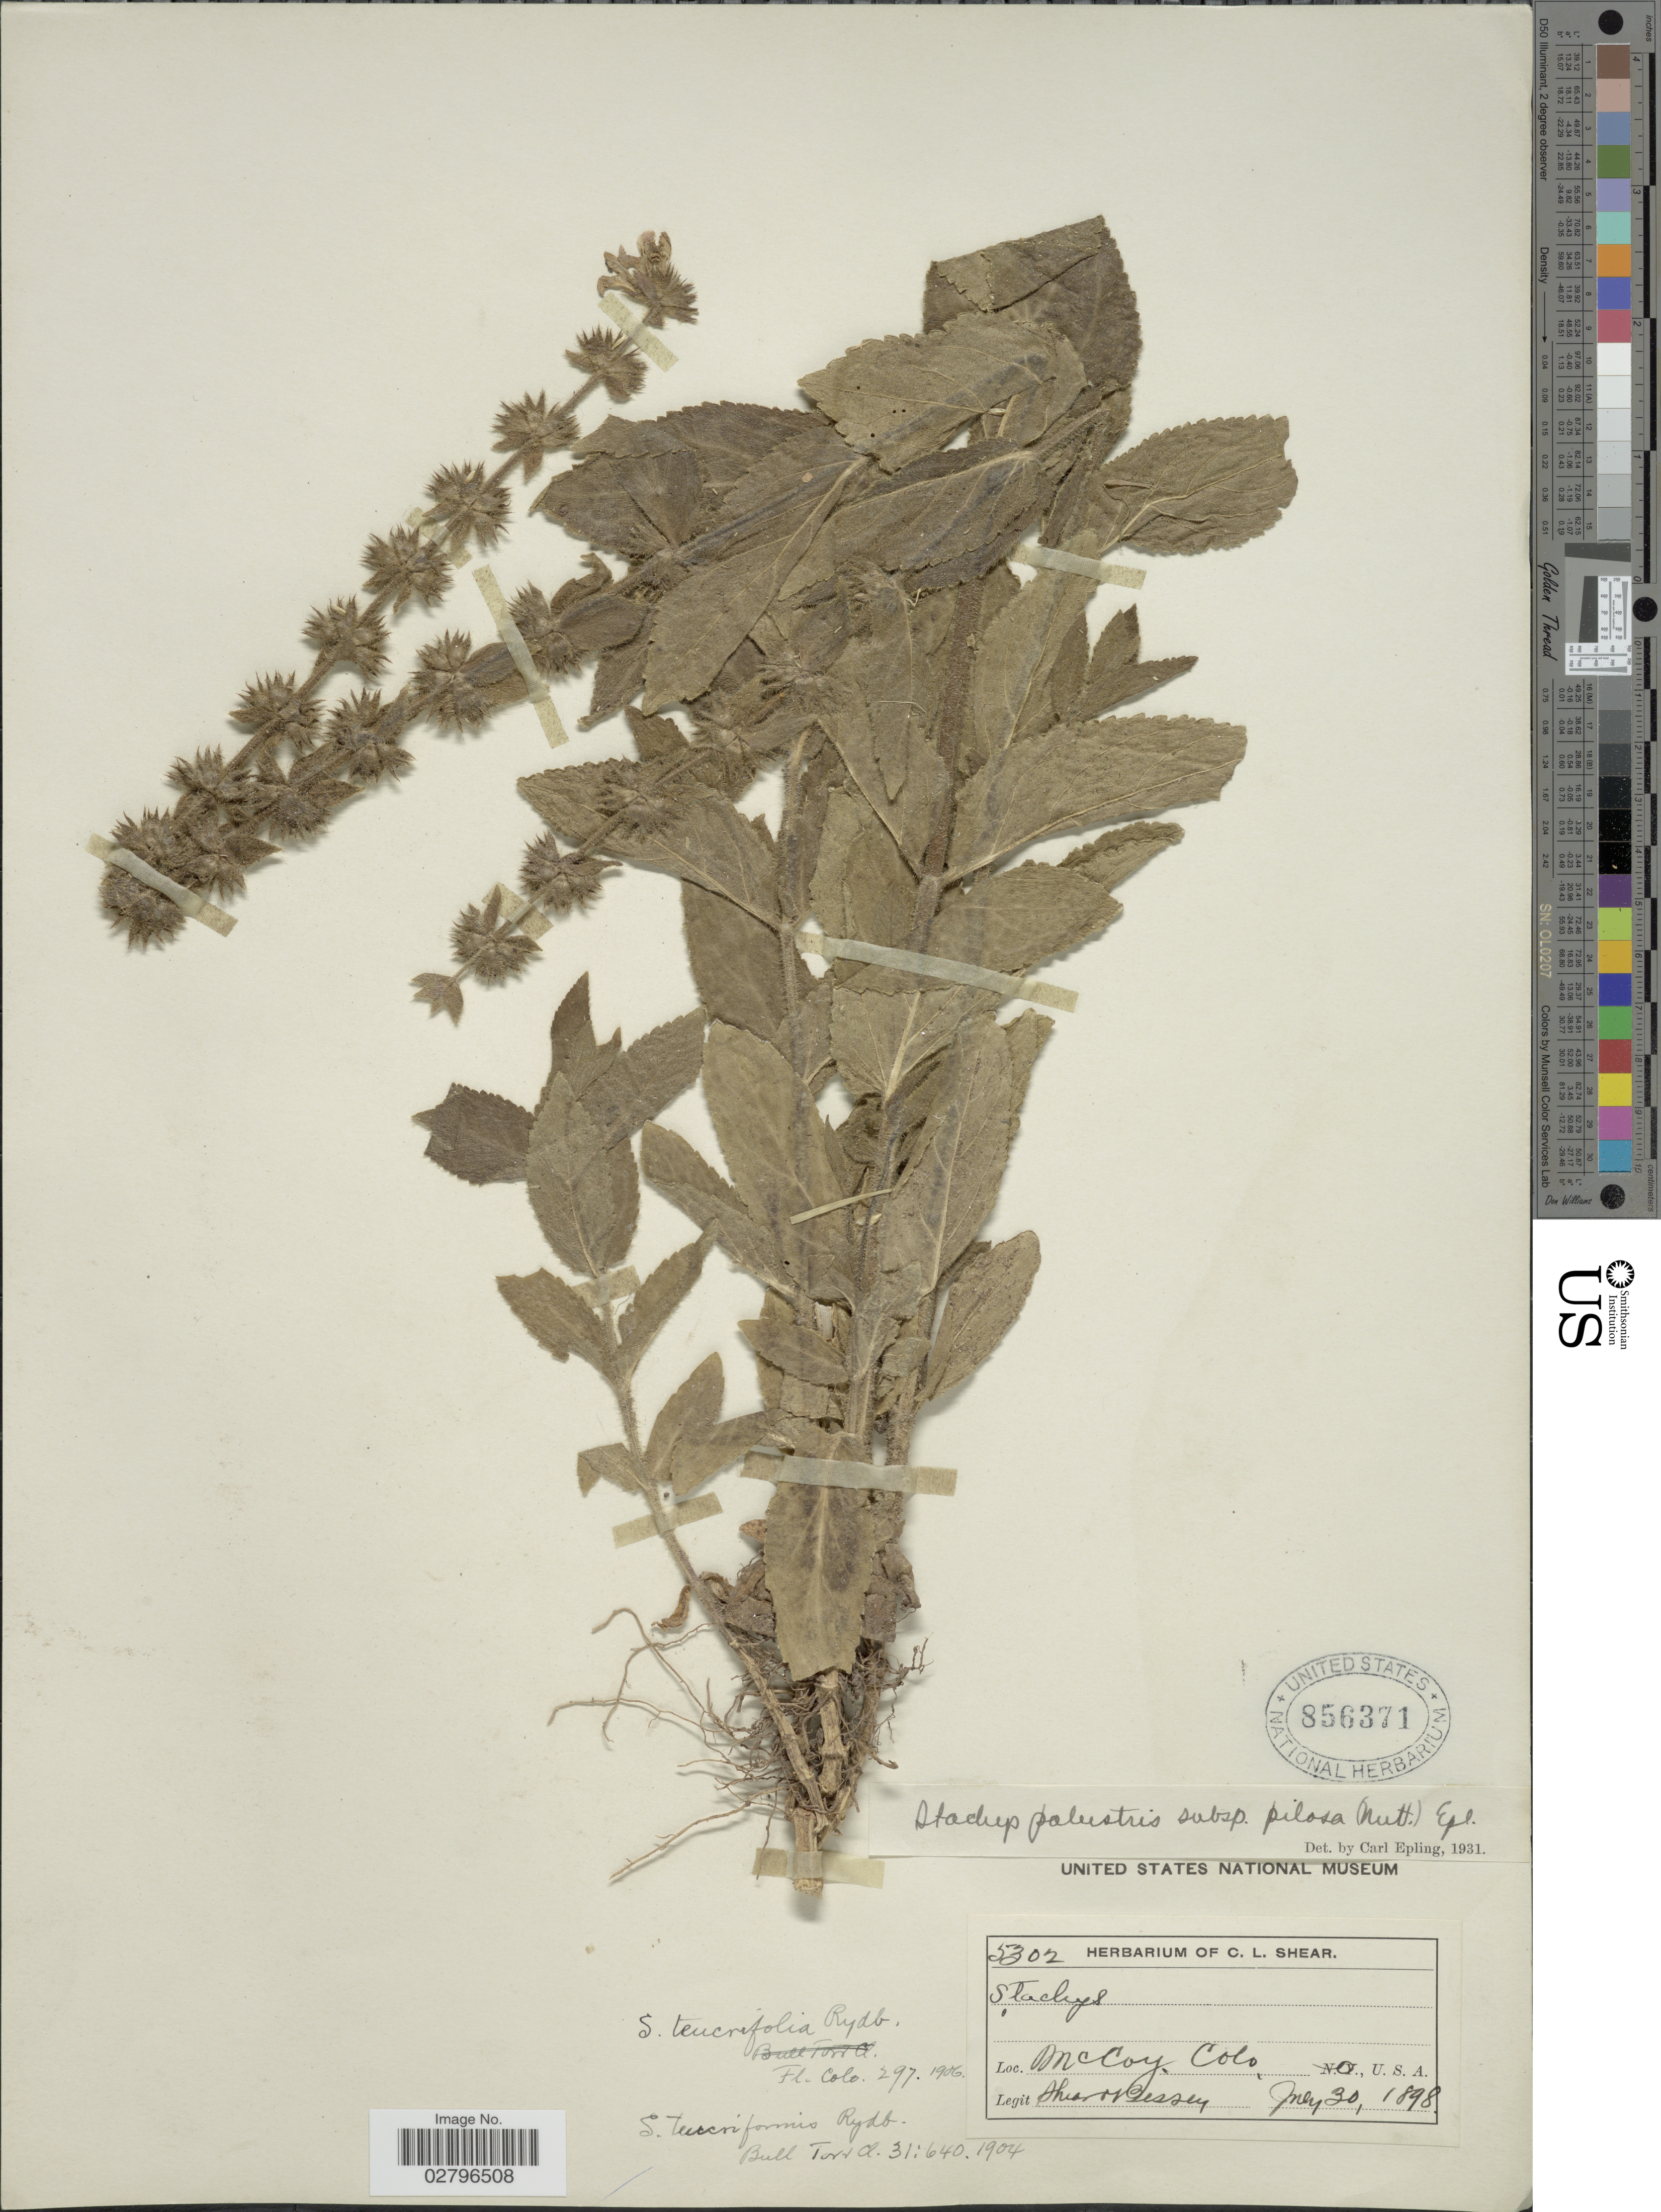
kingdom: Plantae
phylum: Tracheophyta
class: Magnoliopsida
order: Lamiales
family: Lamiaceae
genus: Stachys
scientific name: Stachys palustris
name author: L.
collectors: S. Bessey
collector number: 5302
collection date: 1898-07-30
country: United States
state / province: Colorado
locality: McCoy.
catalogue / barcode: US 856371